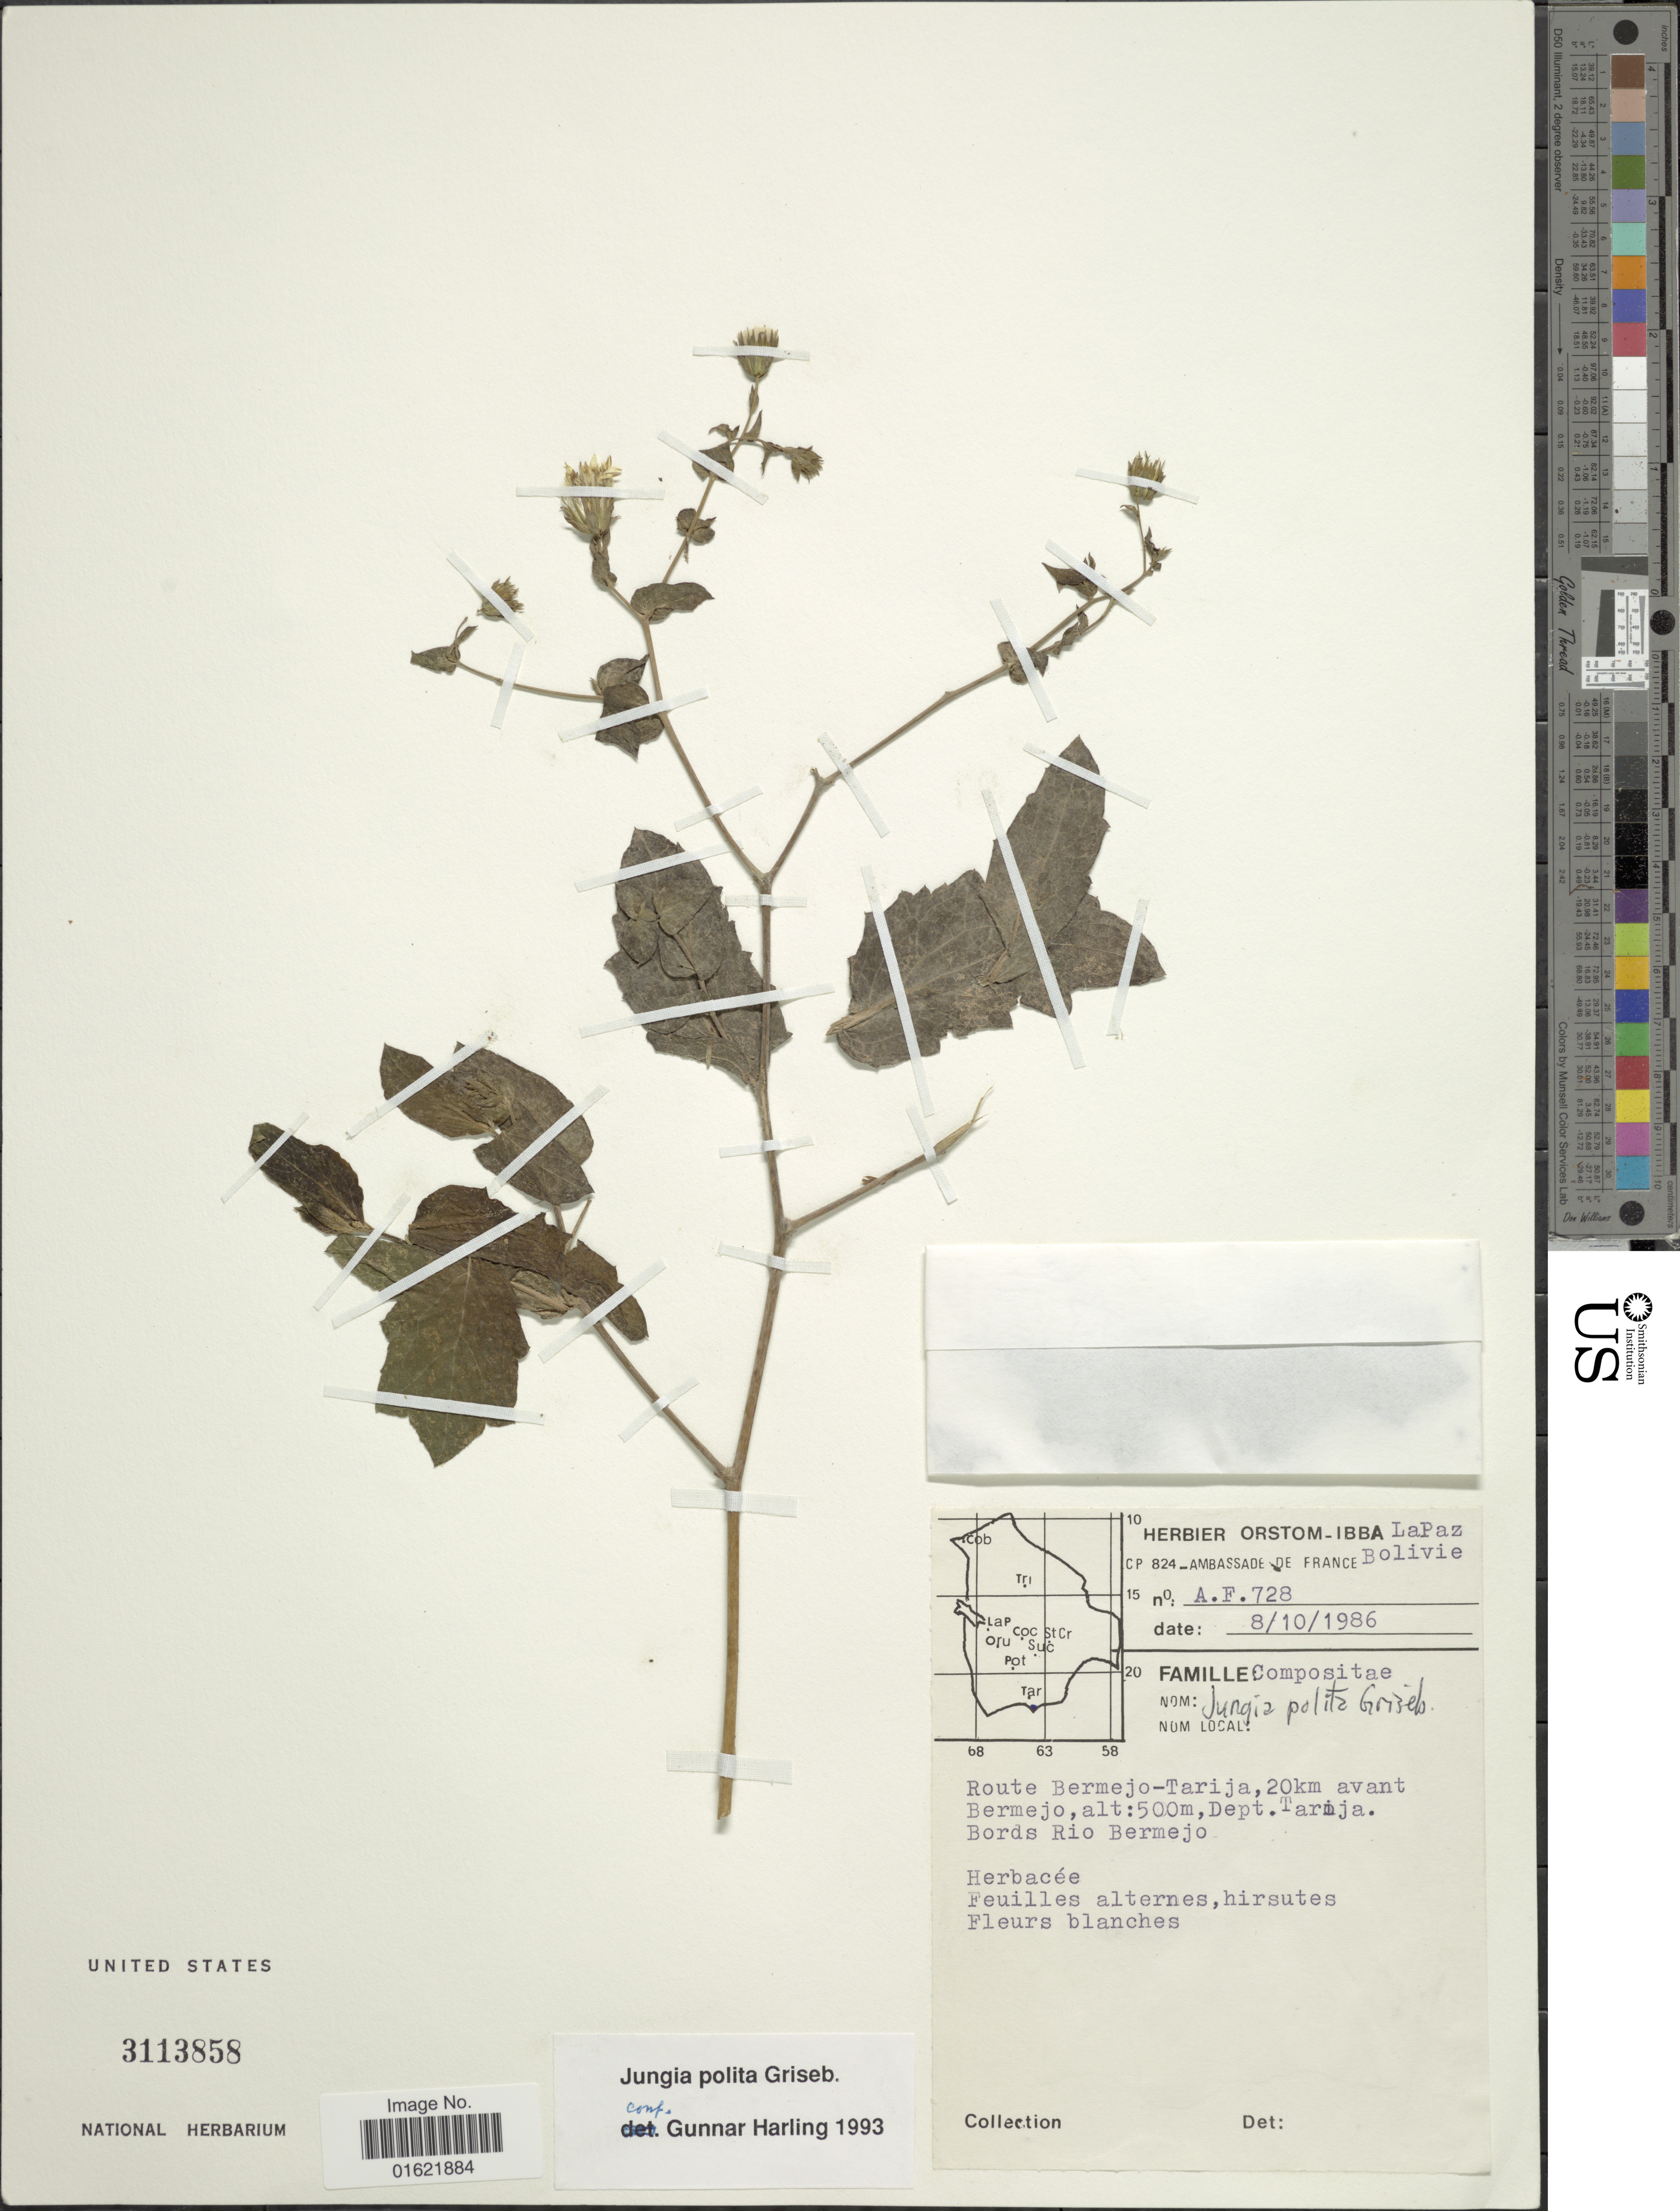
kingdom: Plantae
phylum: Tracheophyta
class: Magnoliopsida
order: Asterales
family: Asteraceae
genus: Jungia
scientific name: Jungia polita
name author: Griseb.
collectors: Centre ORSTOM de LaPaz (IBBA)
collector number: AF728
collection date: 1986-10-08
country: Bolivia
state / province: La Paz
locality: Route Bermejo-Tarija, 20 km avant Bermejo. Dept. Tarija. Bords Rio Bermejo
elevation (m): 500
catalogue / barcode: US 3113858